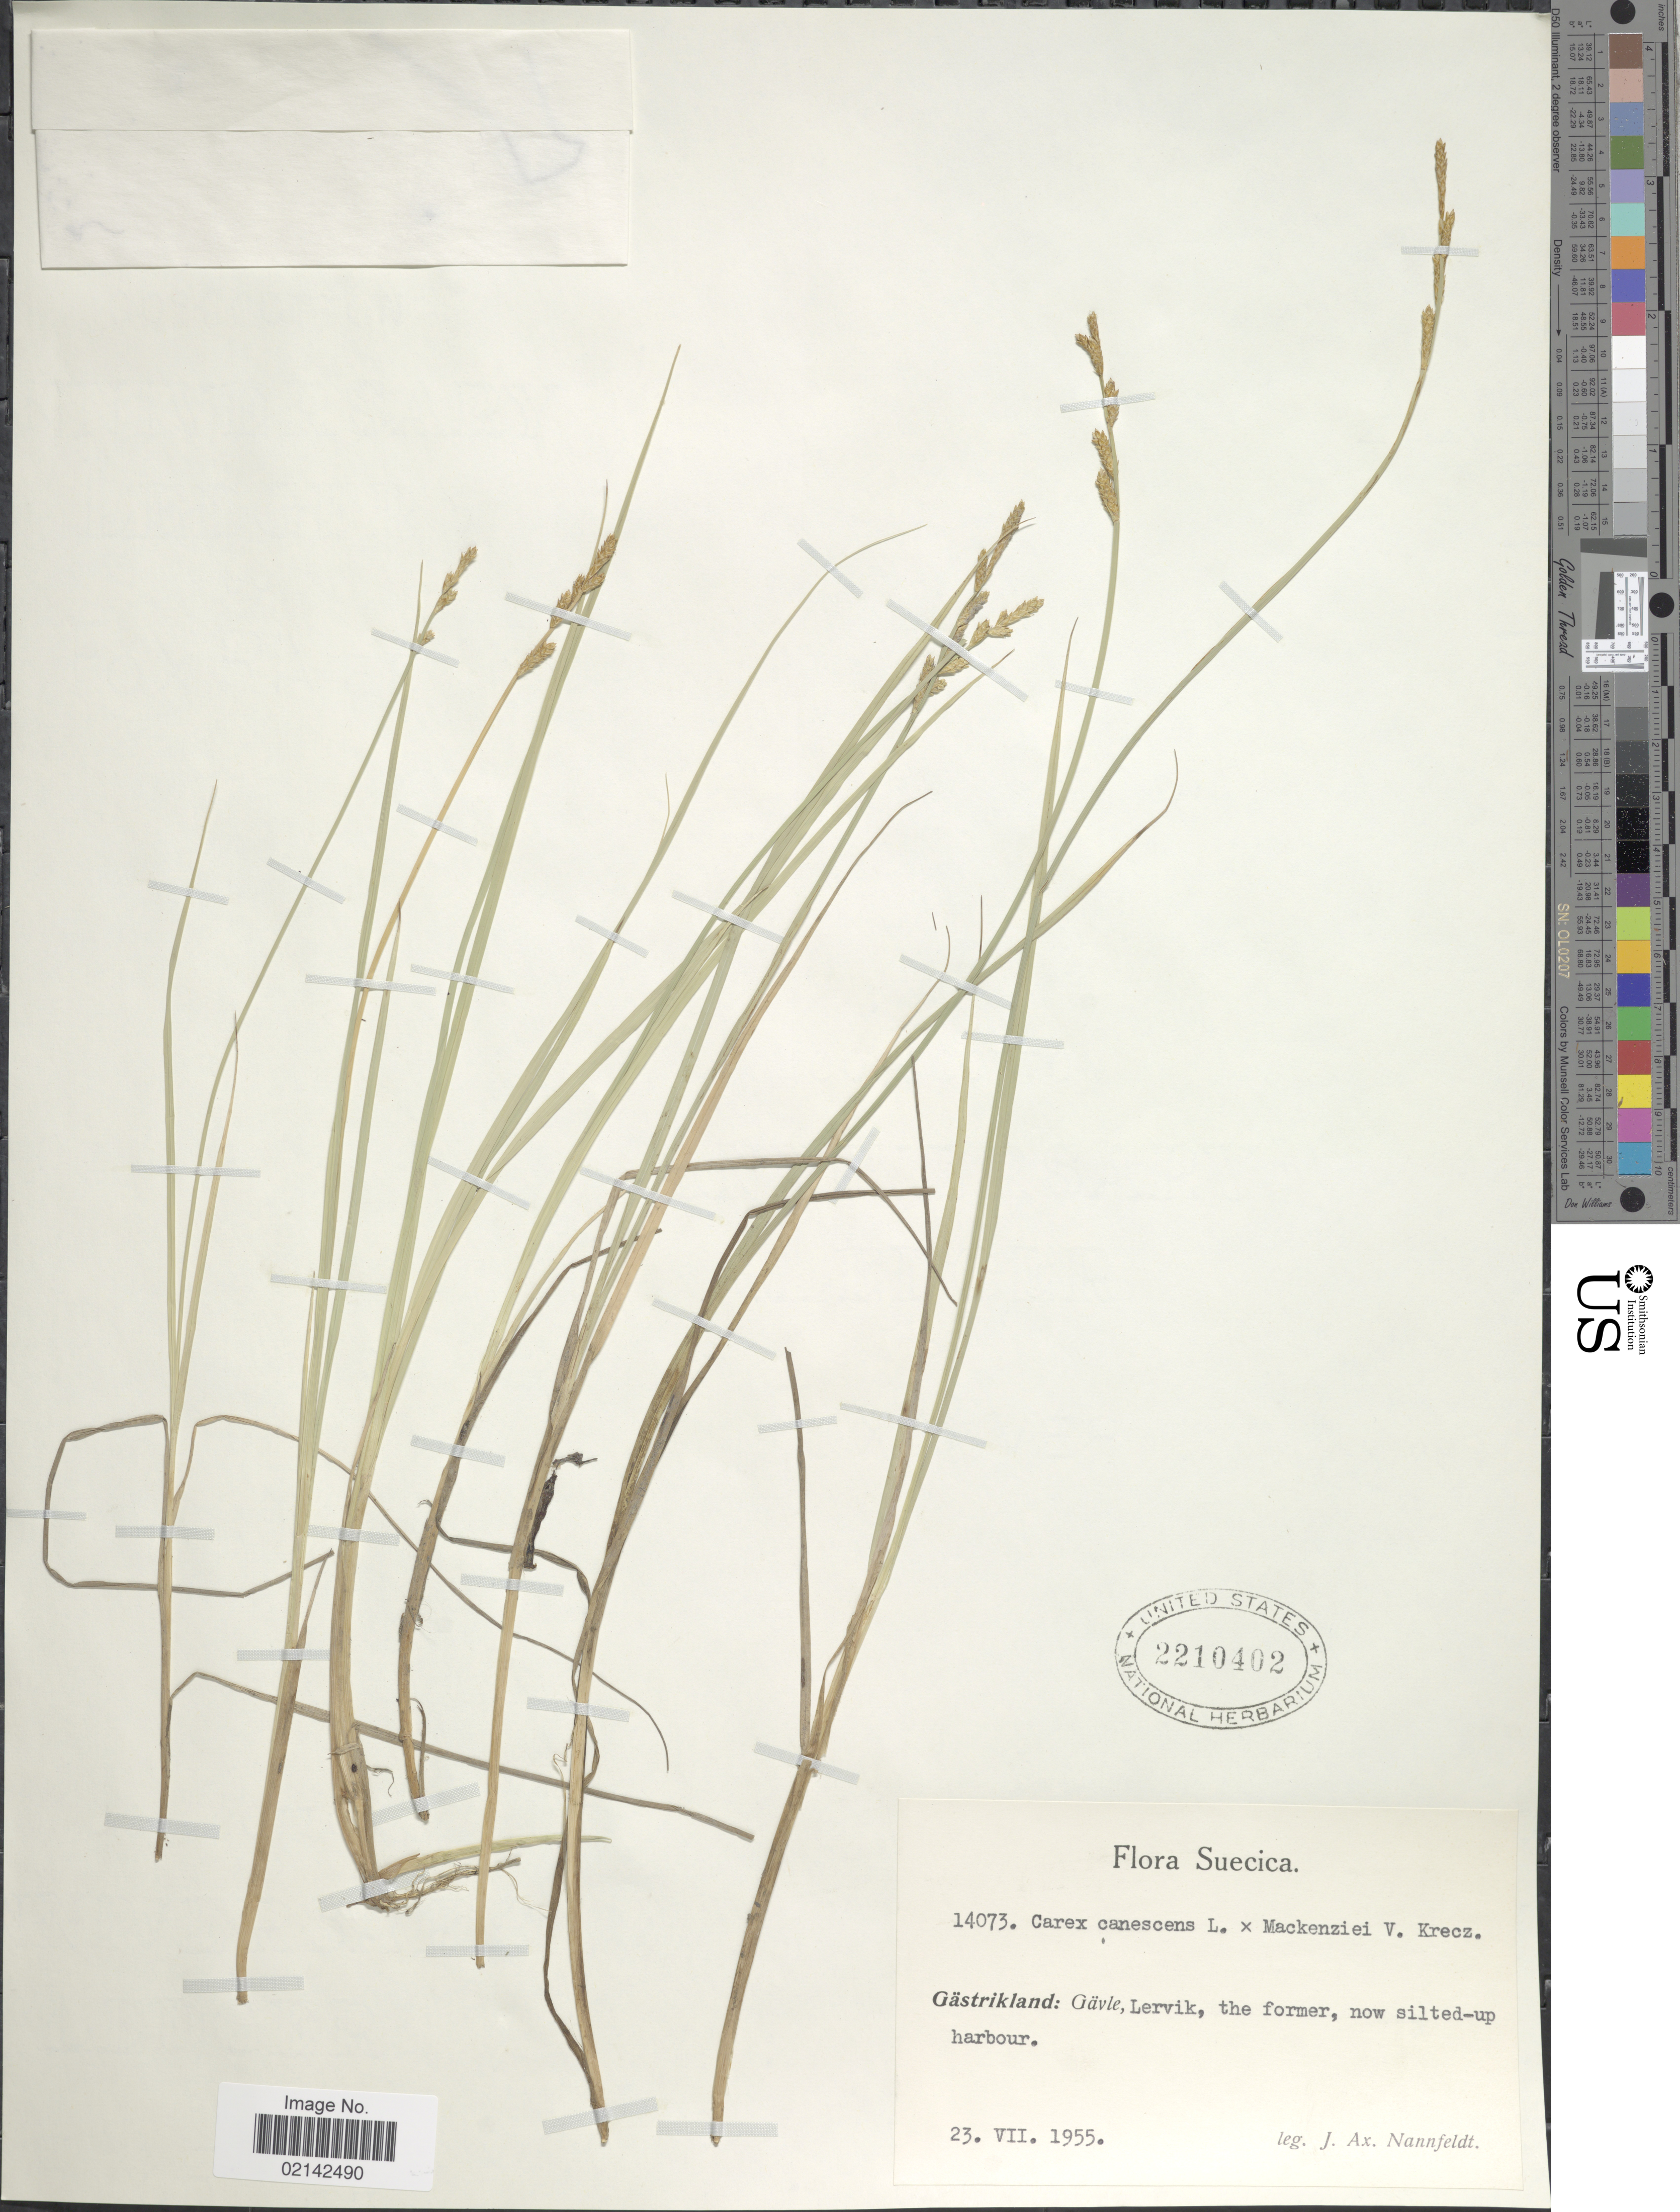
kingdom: Plantae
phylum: Tracheophyta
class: Liliopsida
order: Poales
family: Cyperaceae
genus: Carex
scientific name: Carex canescens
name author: L.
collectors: J. Nannfeldt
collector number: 14073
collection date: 1955-07-23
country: Sweden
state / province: Gavleborg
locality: Gastrikland: Gavle, Lervik, the former, now silted up harbour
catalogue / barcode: US 2210402